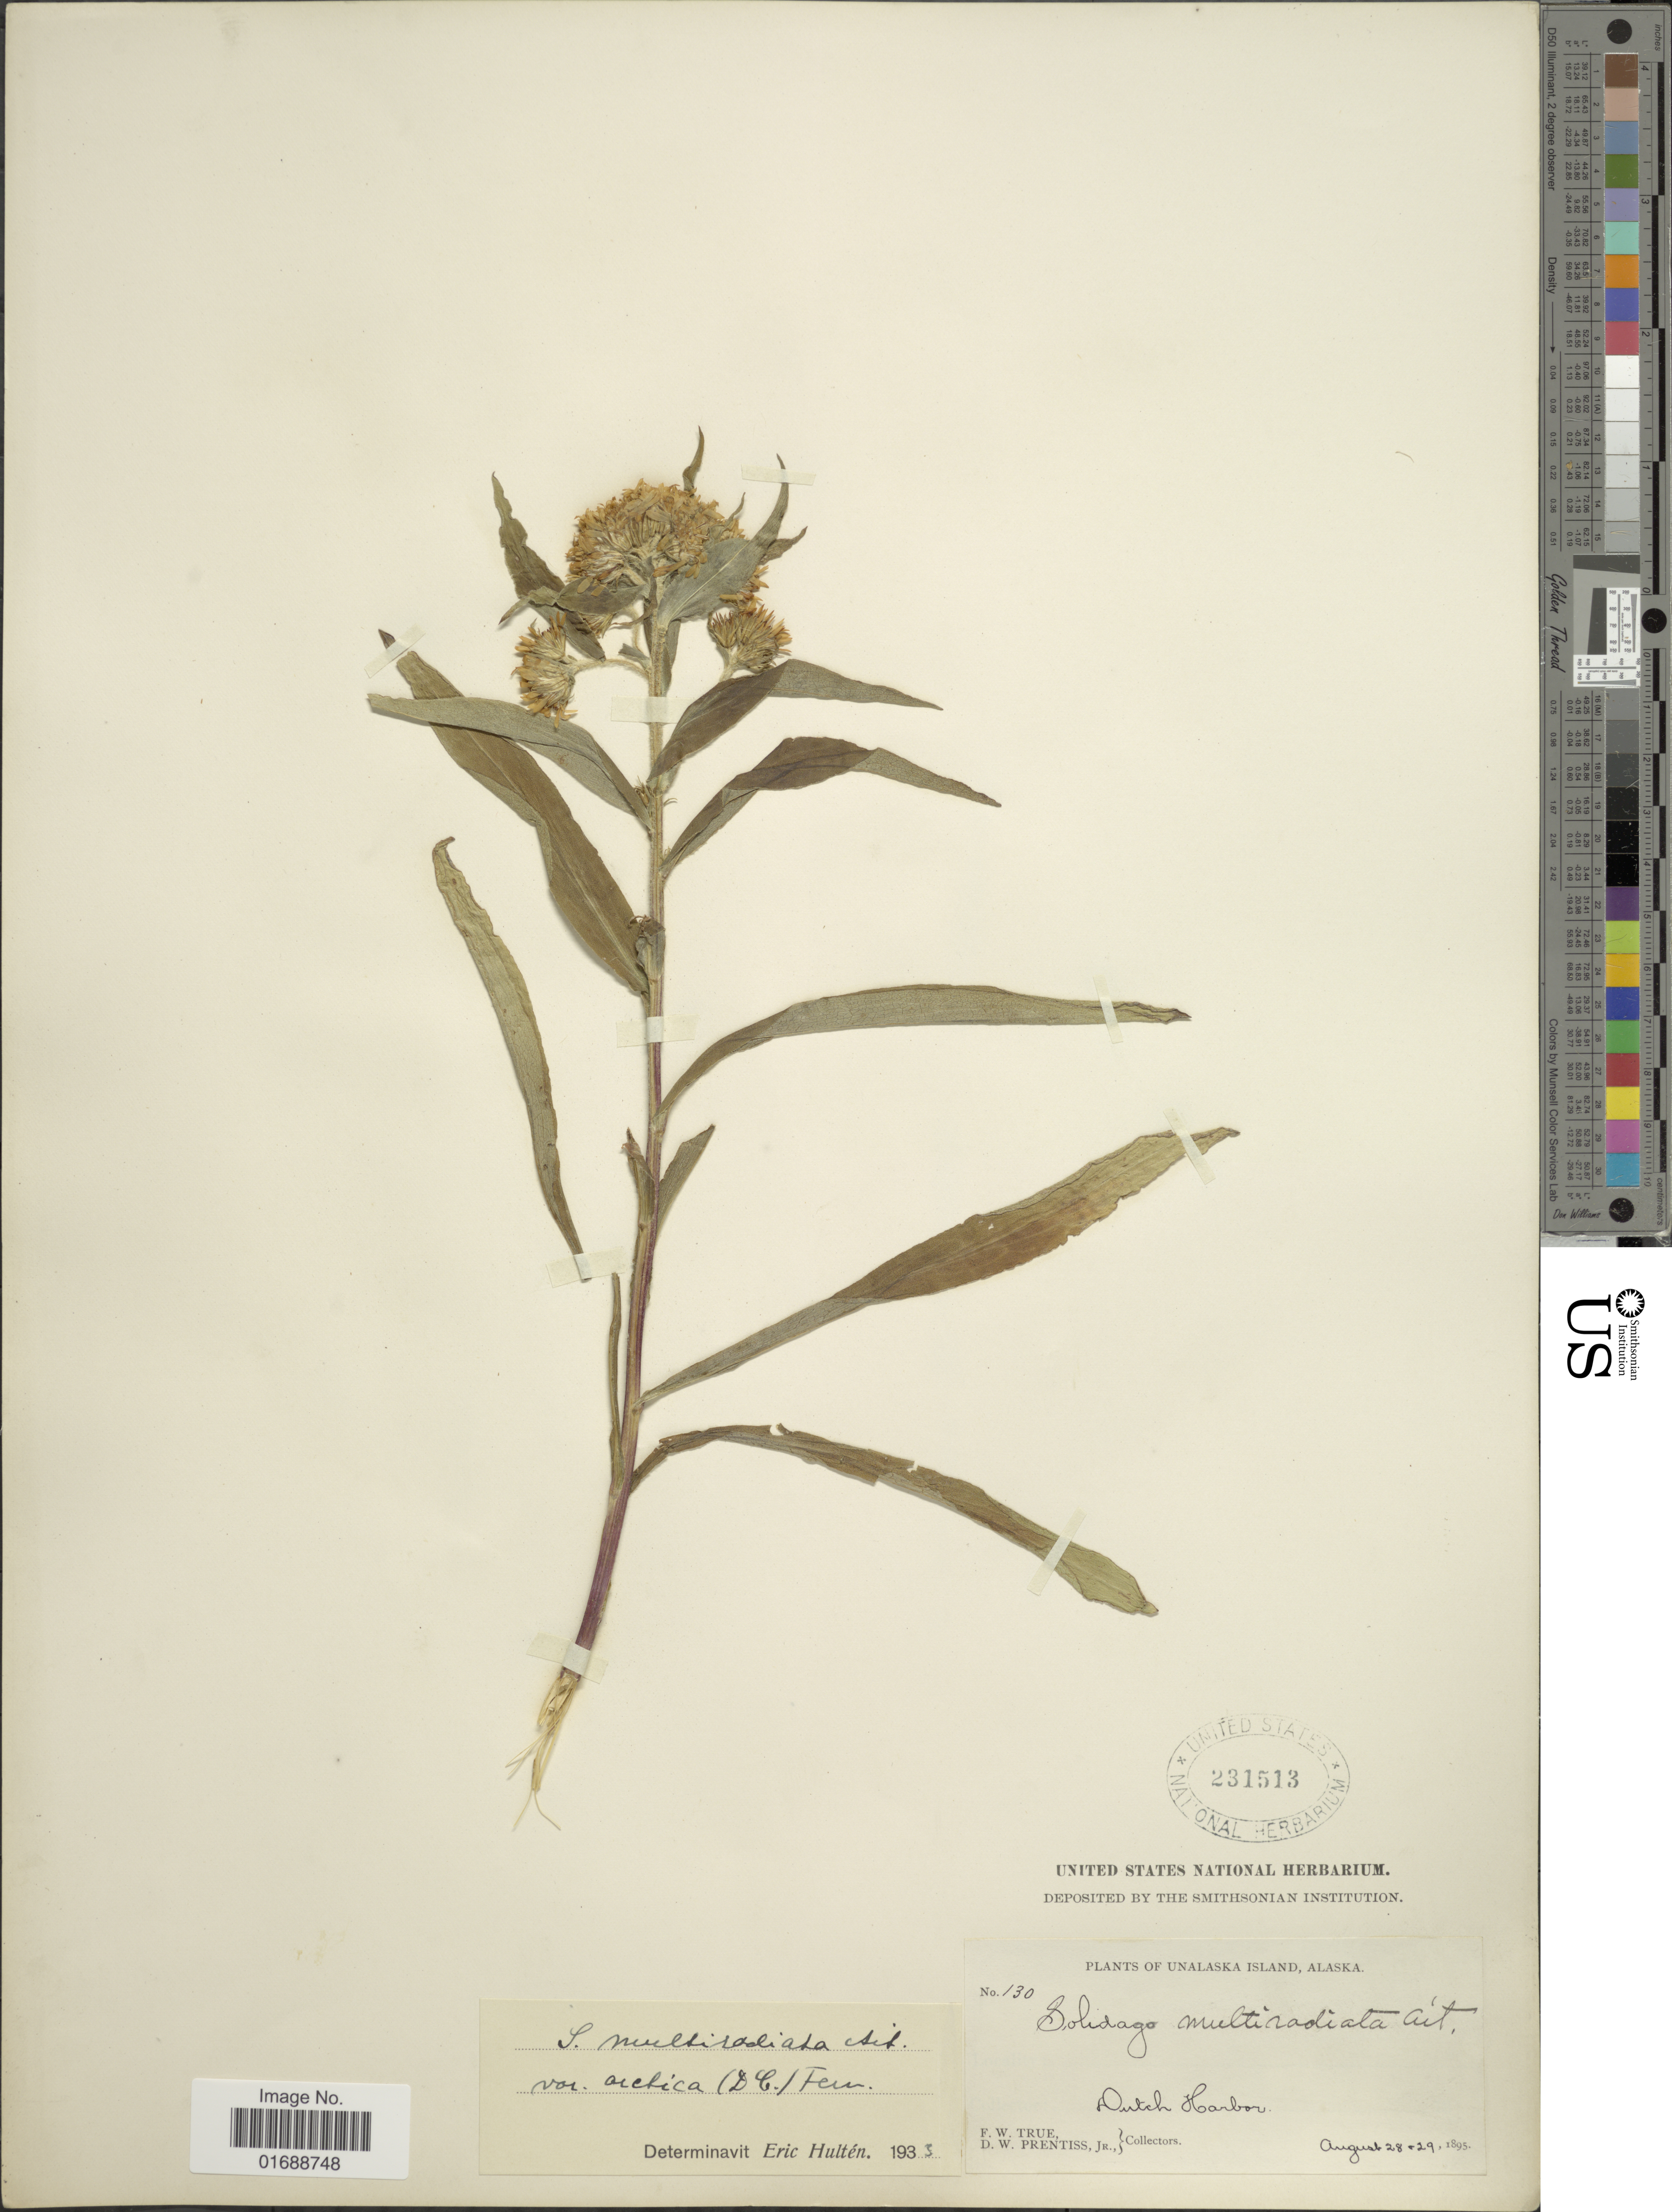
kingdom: Plantae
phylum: Tracheophyta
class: Magnoliopsida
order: Asterales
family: Asteraceae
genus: Solidago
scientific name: Solidago multiradiata var. arctica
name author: (DC.) Fernald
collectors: F. True & D. Prentiss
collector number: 130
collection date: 1895-08-28/1895-08-29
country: United States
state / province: Alaska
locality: Unalaska Island, Dutch Harbor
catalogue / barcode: US 231513